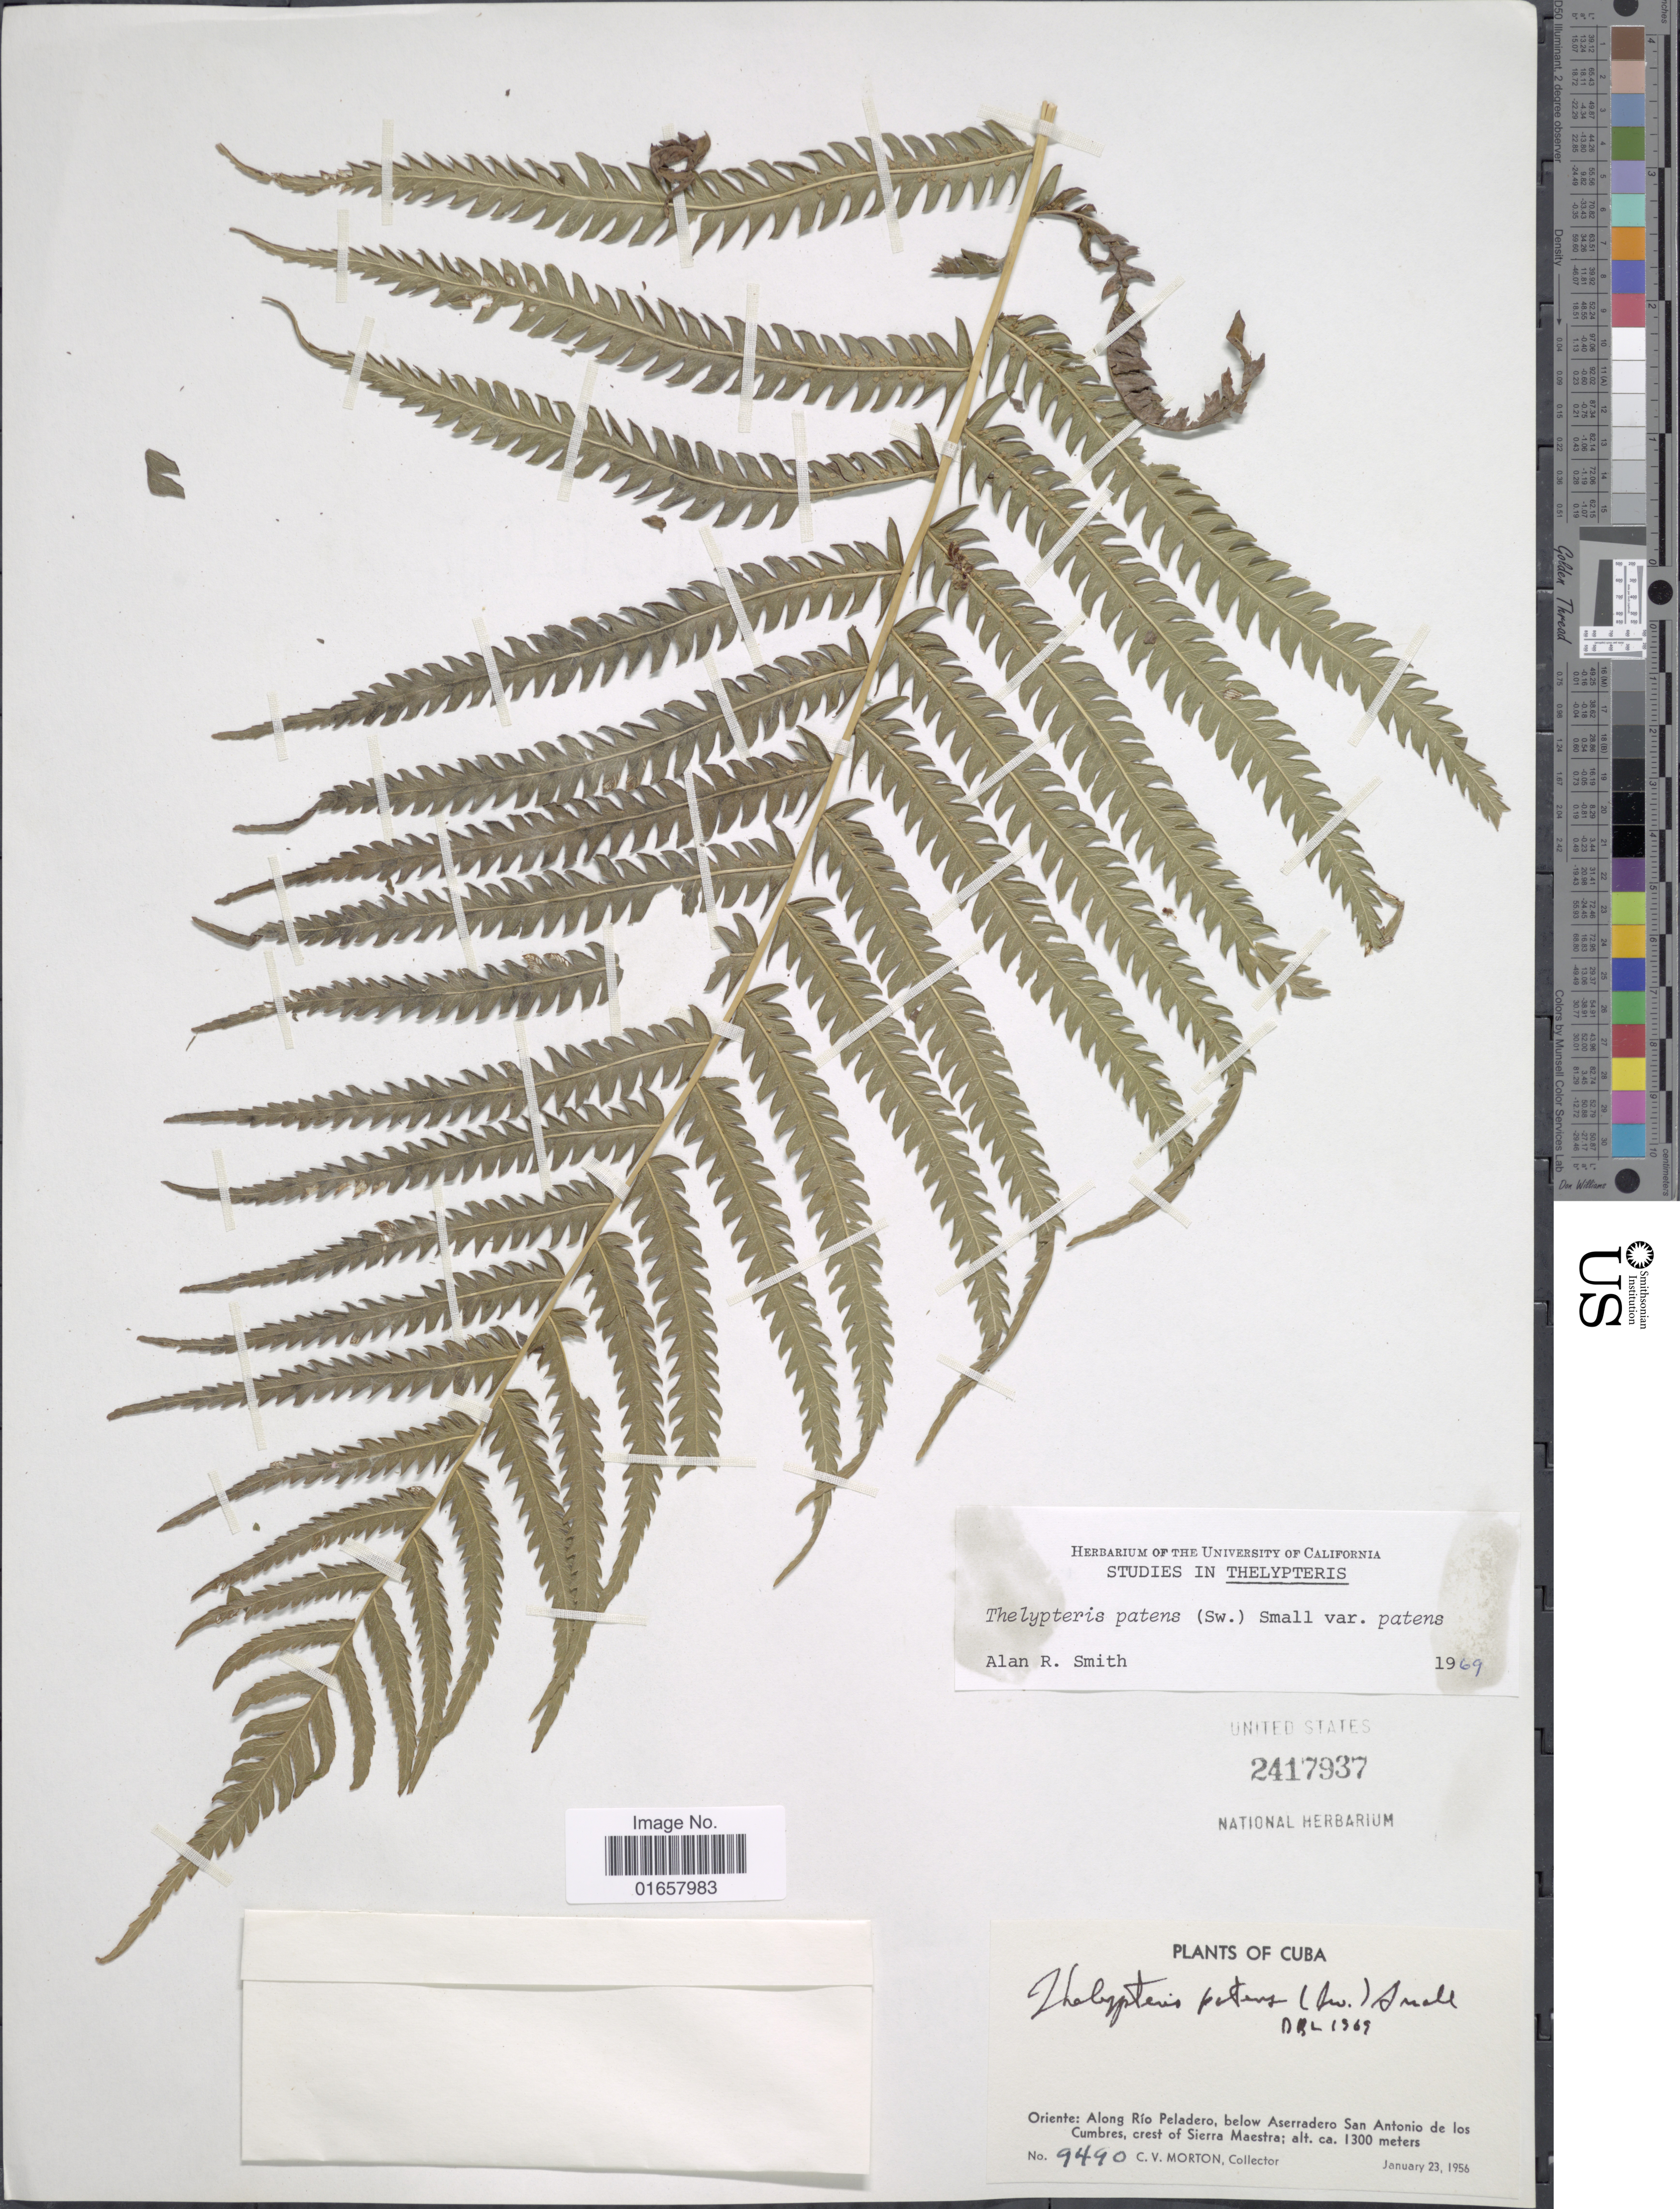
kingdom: Plantae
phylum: Tracheophyta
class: Polypodiopsida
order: Polypodiales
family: Thelypteridaceae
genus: Christella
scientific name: Christella patens var. patens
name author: (Sw.) Holttum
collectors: C. V. Morton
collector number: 9490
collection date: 1956-01-23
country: Cuba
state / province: Oriente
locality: Cuba, Oriente: along Río Peladero, below Aserradero San Antonio de los Cumbres, crest of Sierra Maestra.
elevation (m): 1300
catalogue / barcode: US 2417937